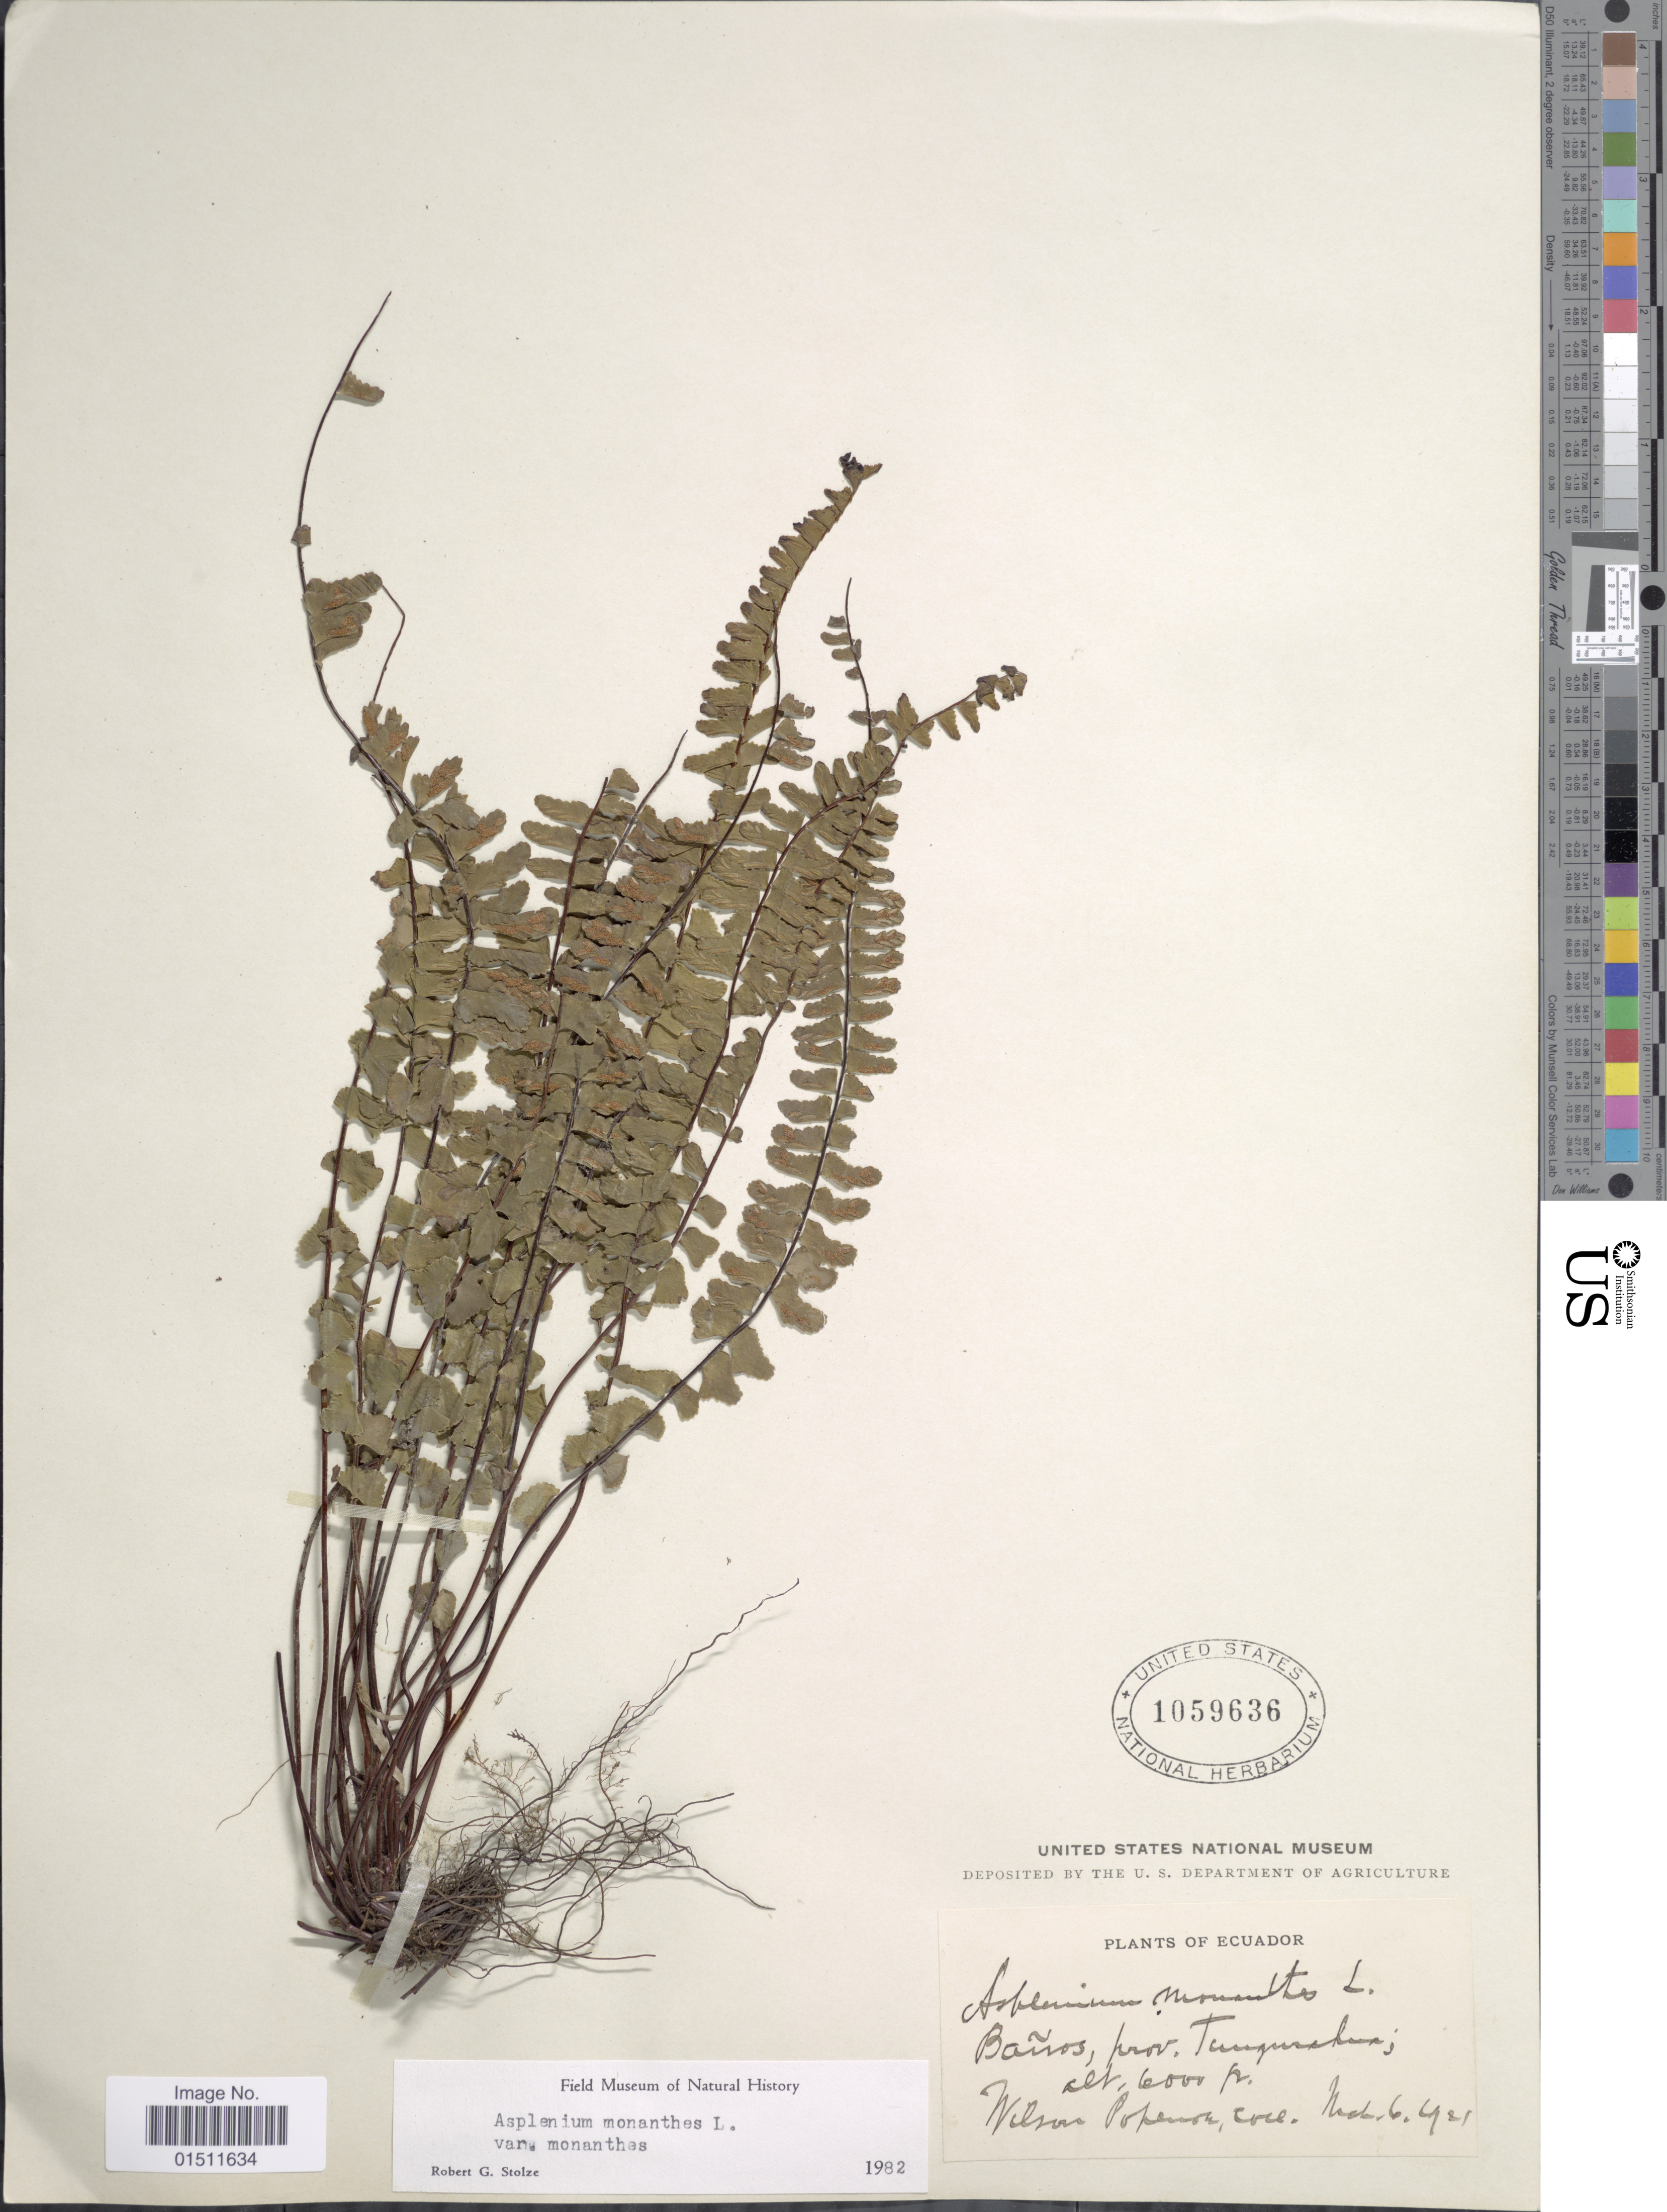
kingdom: Plantae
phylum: Tracheophyta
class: Polypodiopsida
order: Polypodiales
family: Aspleniaceae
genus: Asplenium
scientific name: Asplenium monanthes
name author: L.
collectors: W. Popenoe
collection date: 1921-03-06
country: Ecuador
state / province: Tungurahua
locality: Banos, prov. Tungurahua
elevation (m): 1829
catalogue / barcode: US 1059636